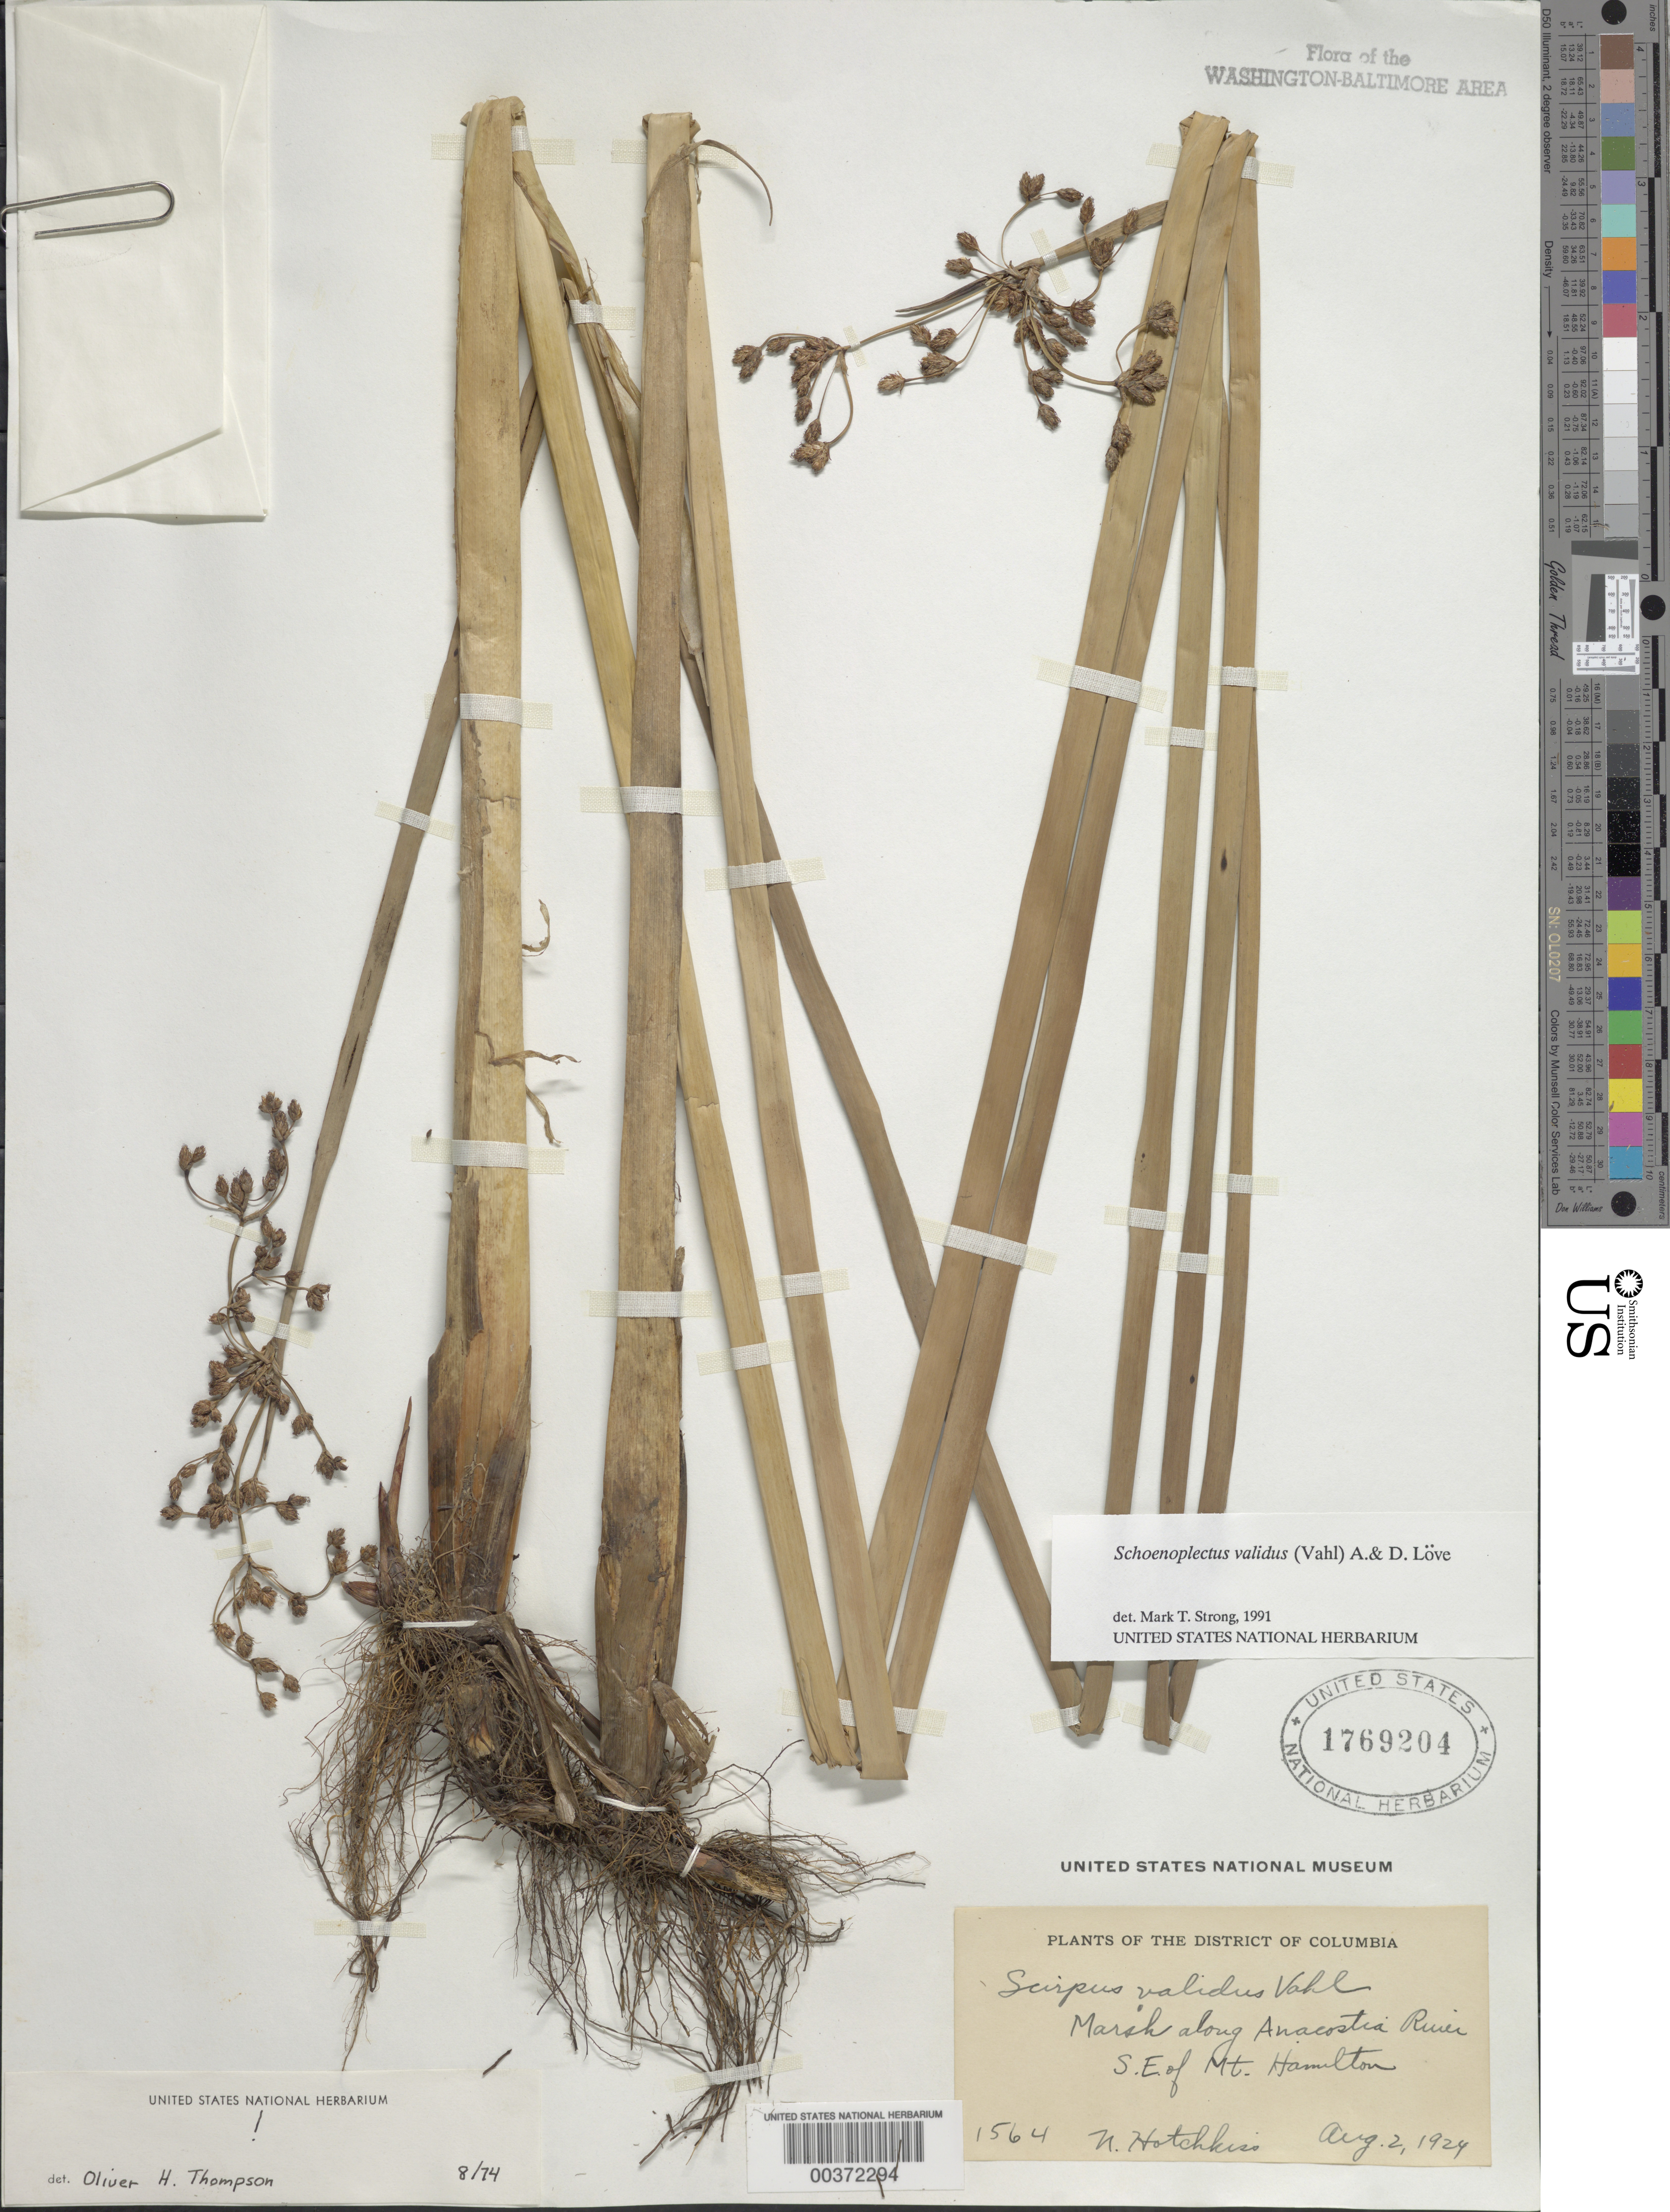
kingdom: Plantae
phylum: Tracheophyta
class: Liliopsida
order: Poales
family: Cyperaceae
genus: Schoenoplectus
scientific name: Schoenoplectus validus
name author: (Vahl) Á. Löve & D. Löve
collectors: N. Hotchkiss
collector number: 1564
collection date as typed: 02 Aug 1924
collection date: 1924-08-02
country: United States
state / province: District of Columbia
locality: Anacostia River, SE of Mount Hamilton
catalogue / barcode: US 1769204